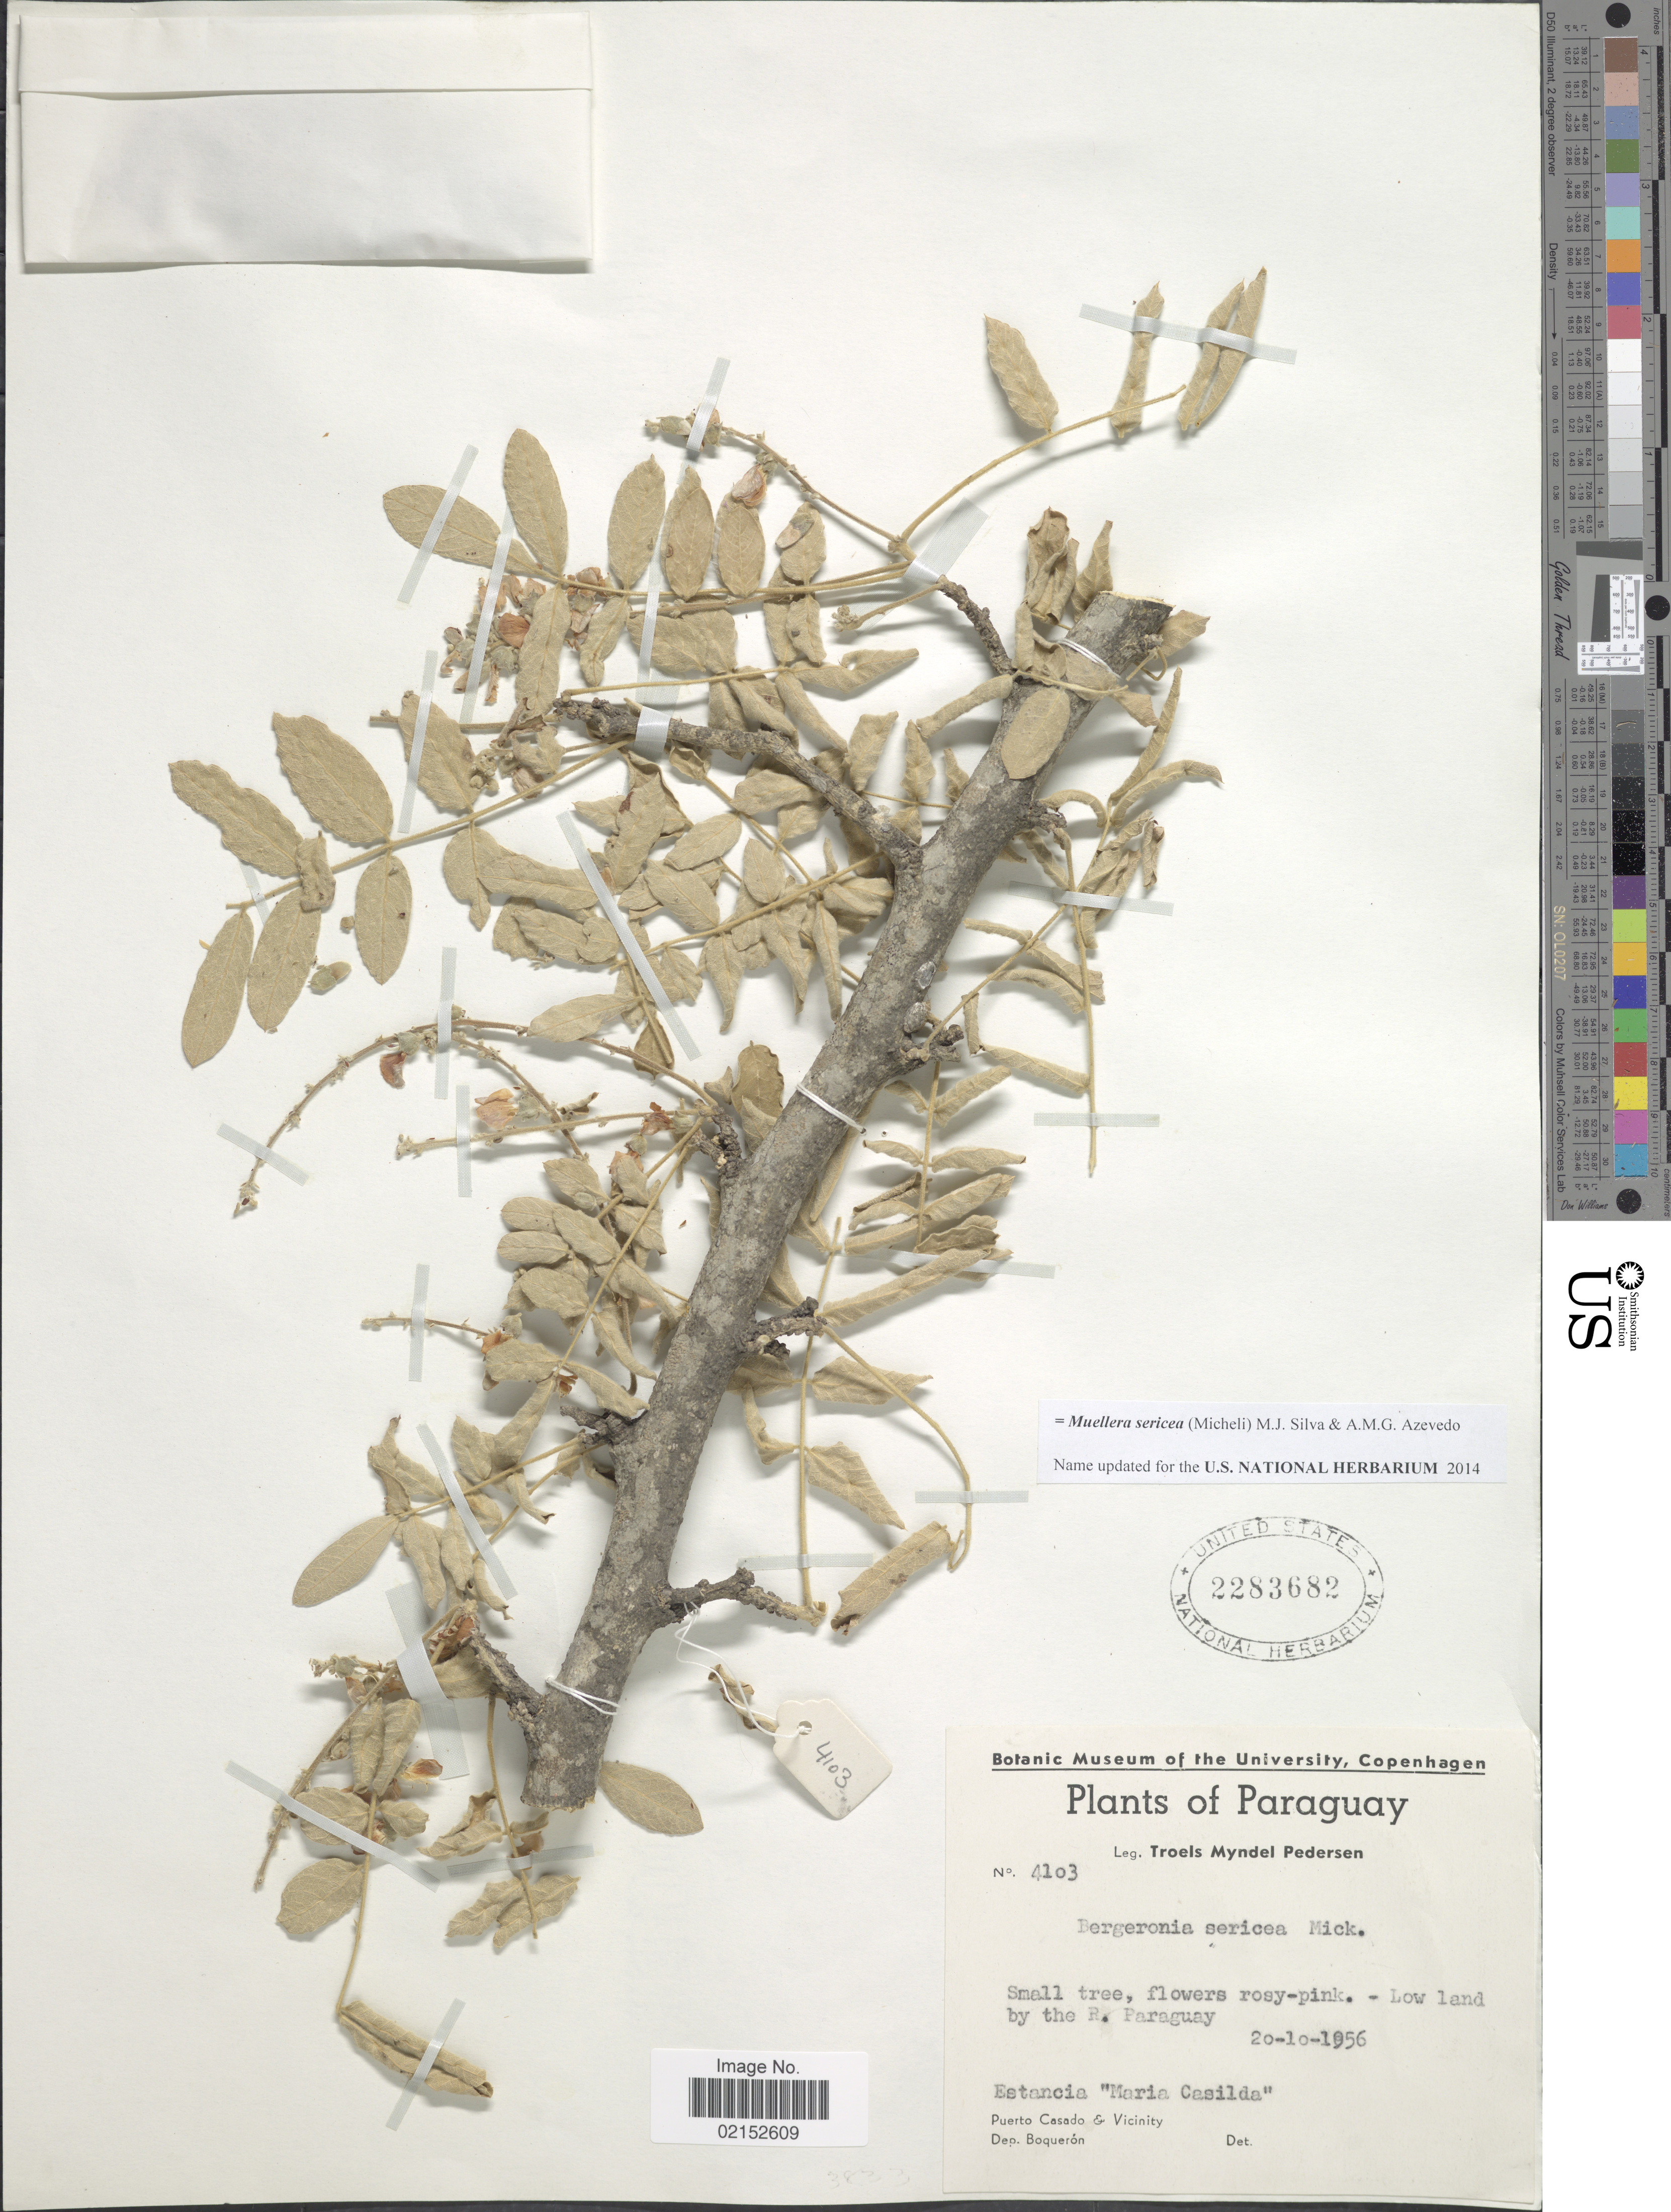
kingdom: Plantae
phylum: Tracheophyta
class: Magnoliopsida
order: Fabales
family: Fabaceae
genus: Muellera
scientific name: Muellera sericea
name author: (Micheli) M.J. Silva & A.M.G. Azevedo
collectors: T. Pederson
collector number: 4103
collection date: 1956-10-20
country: Paraguay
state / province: Boqueron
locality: Estancia "Maria Casilda" Puerto Casado & vicinity. Low land by the R. Paraguay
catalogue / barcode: US 2283682